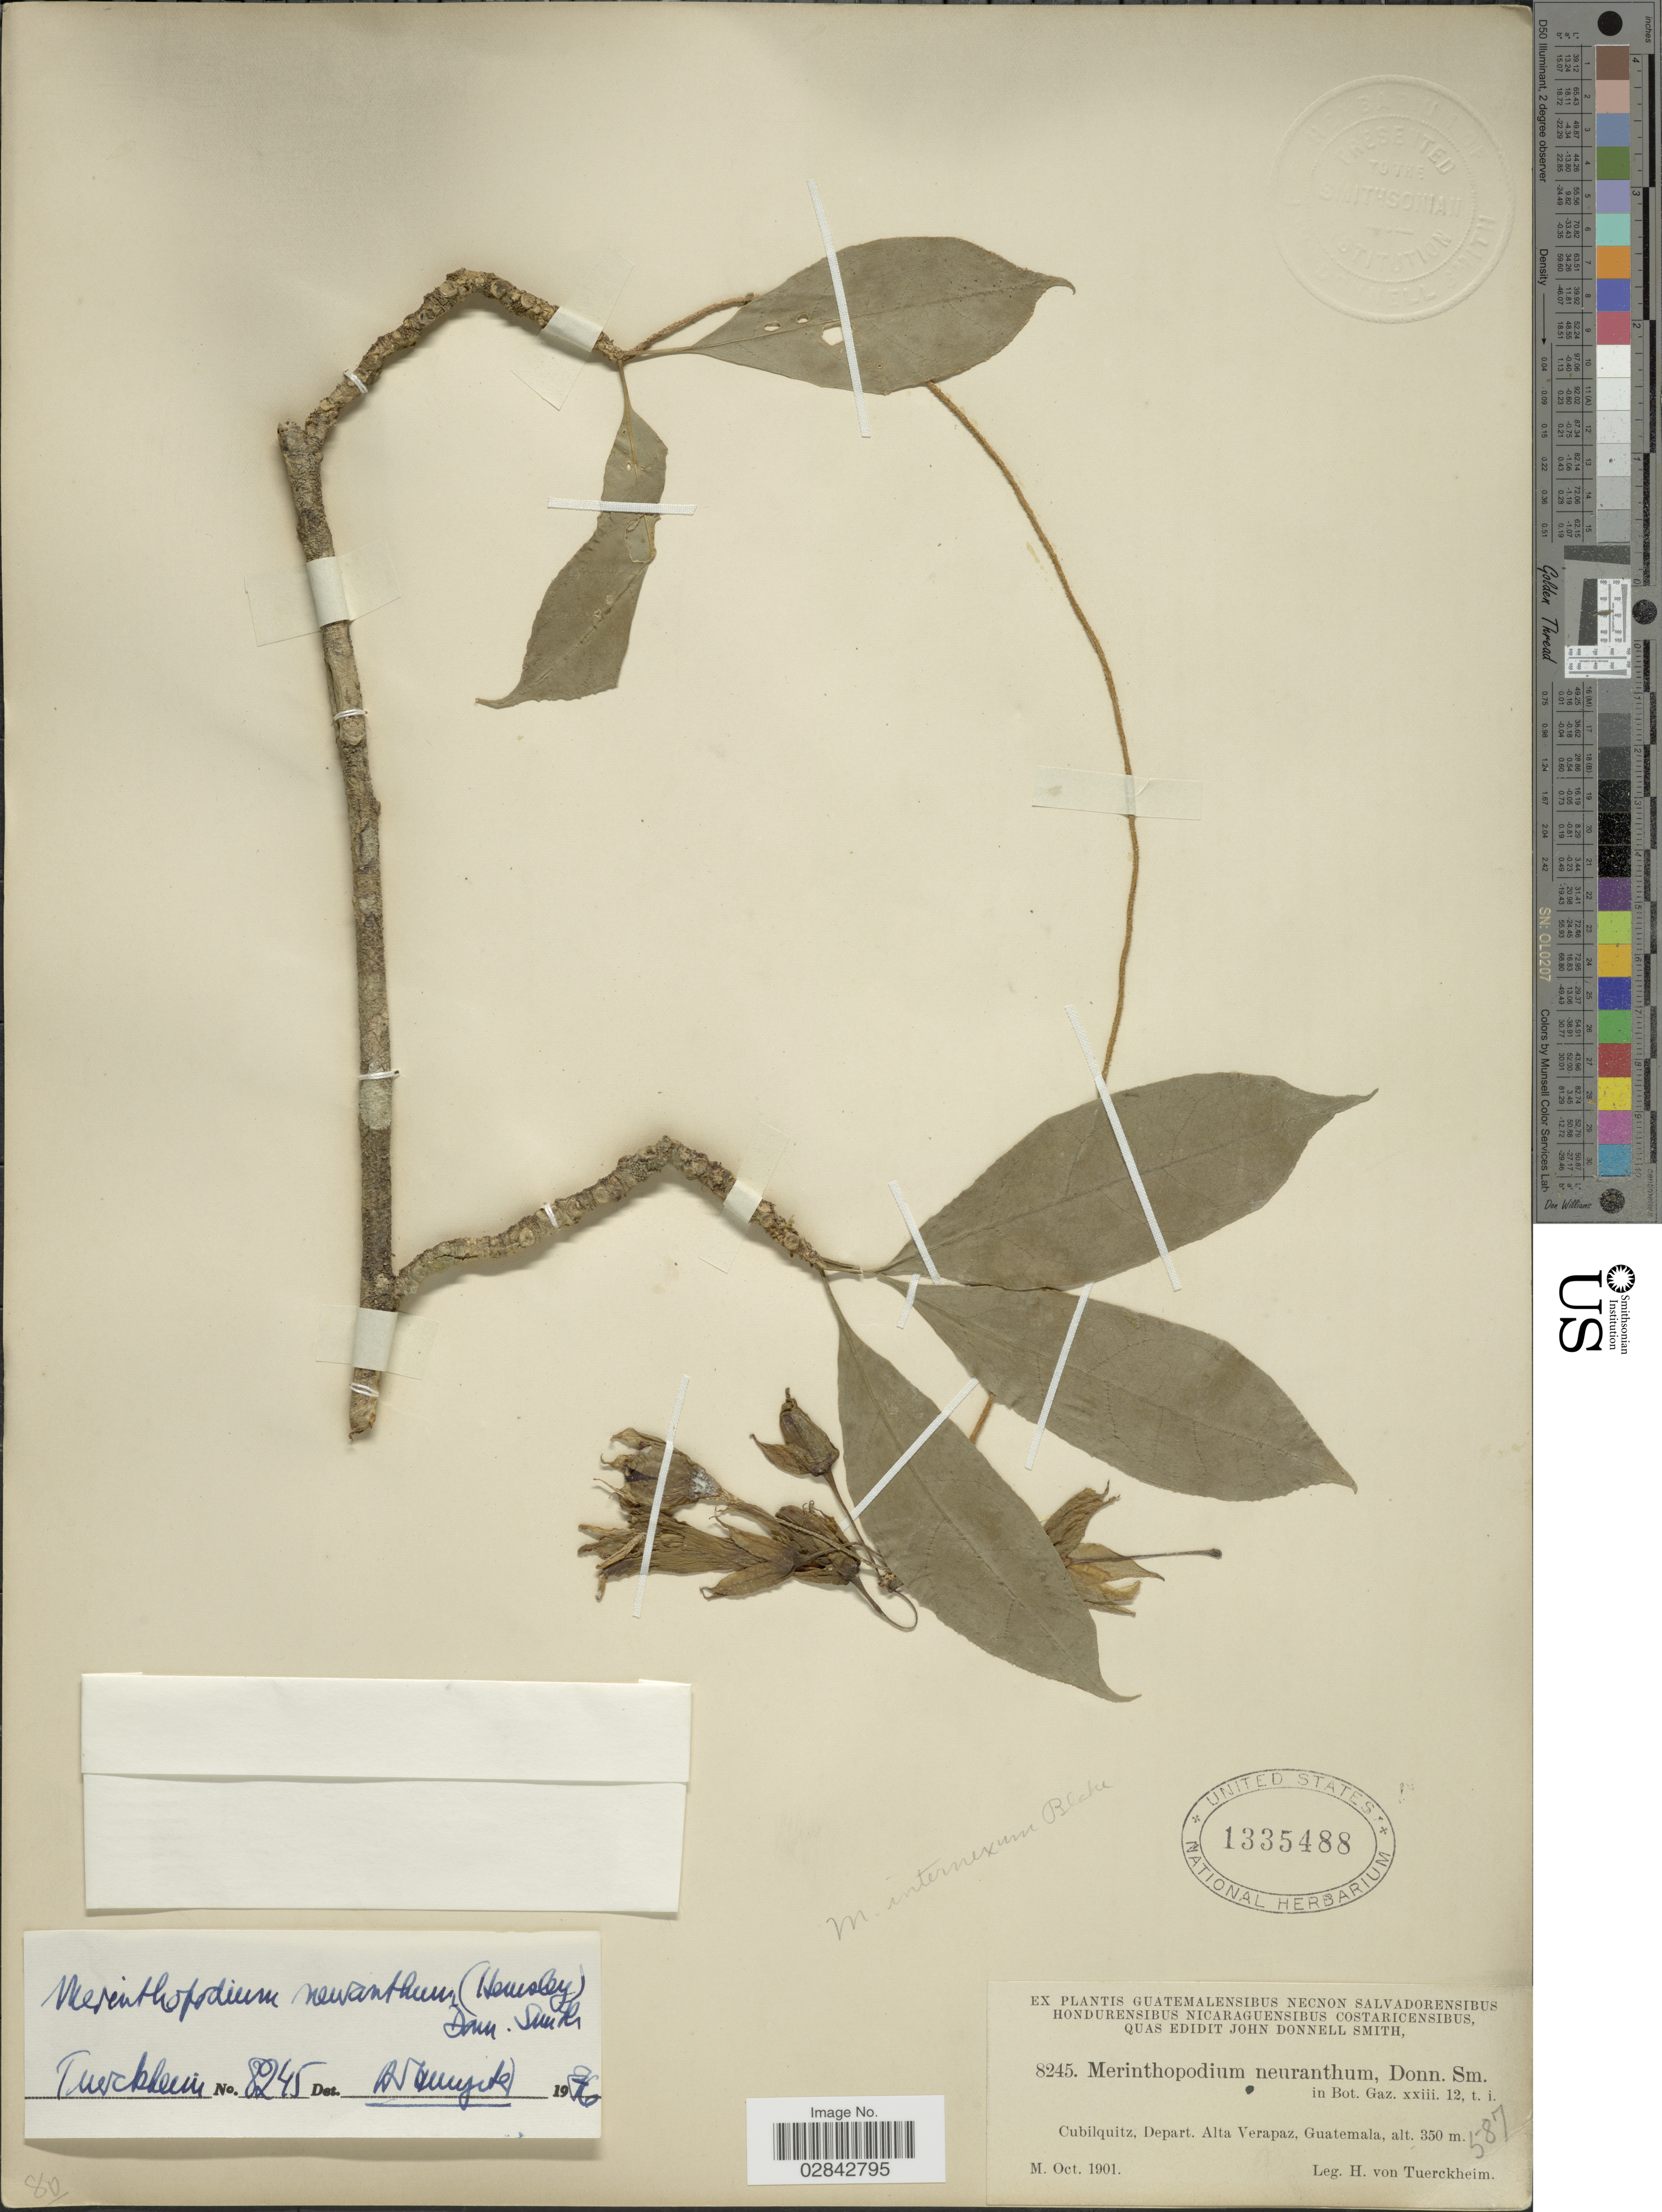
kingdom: Plantae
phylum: Tracheophyta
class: Magnoliopsida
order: Solanales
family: Solanaceae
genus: Markea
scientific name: Markea neurantha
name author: Hemsl.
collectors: H. von Türckheim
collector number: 8245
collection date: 1901-10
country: Guatemala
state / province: Alta Verapaz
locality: Cubilquitz, Depart. Alta Verapaz.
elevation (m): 350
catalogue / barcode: US 1335488